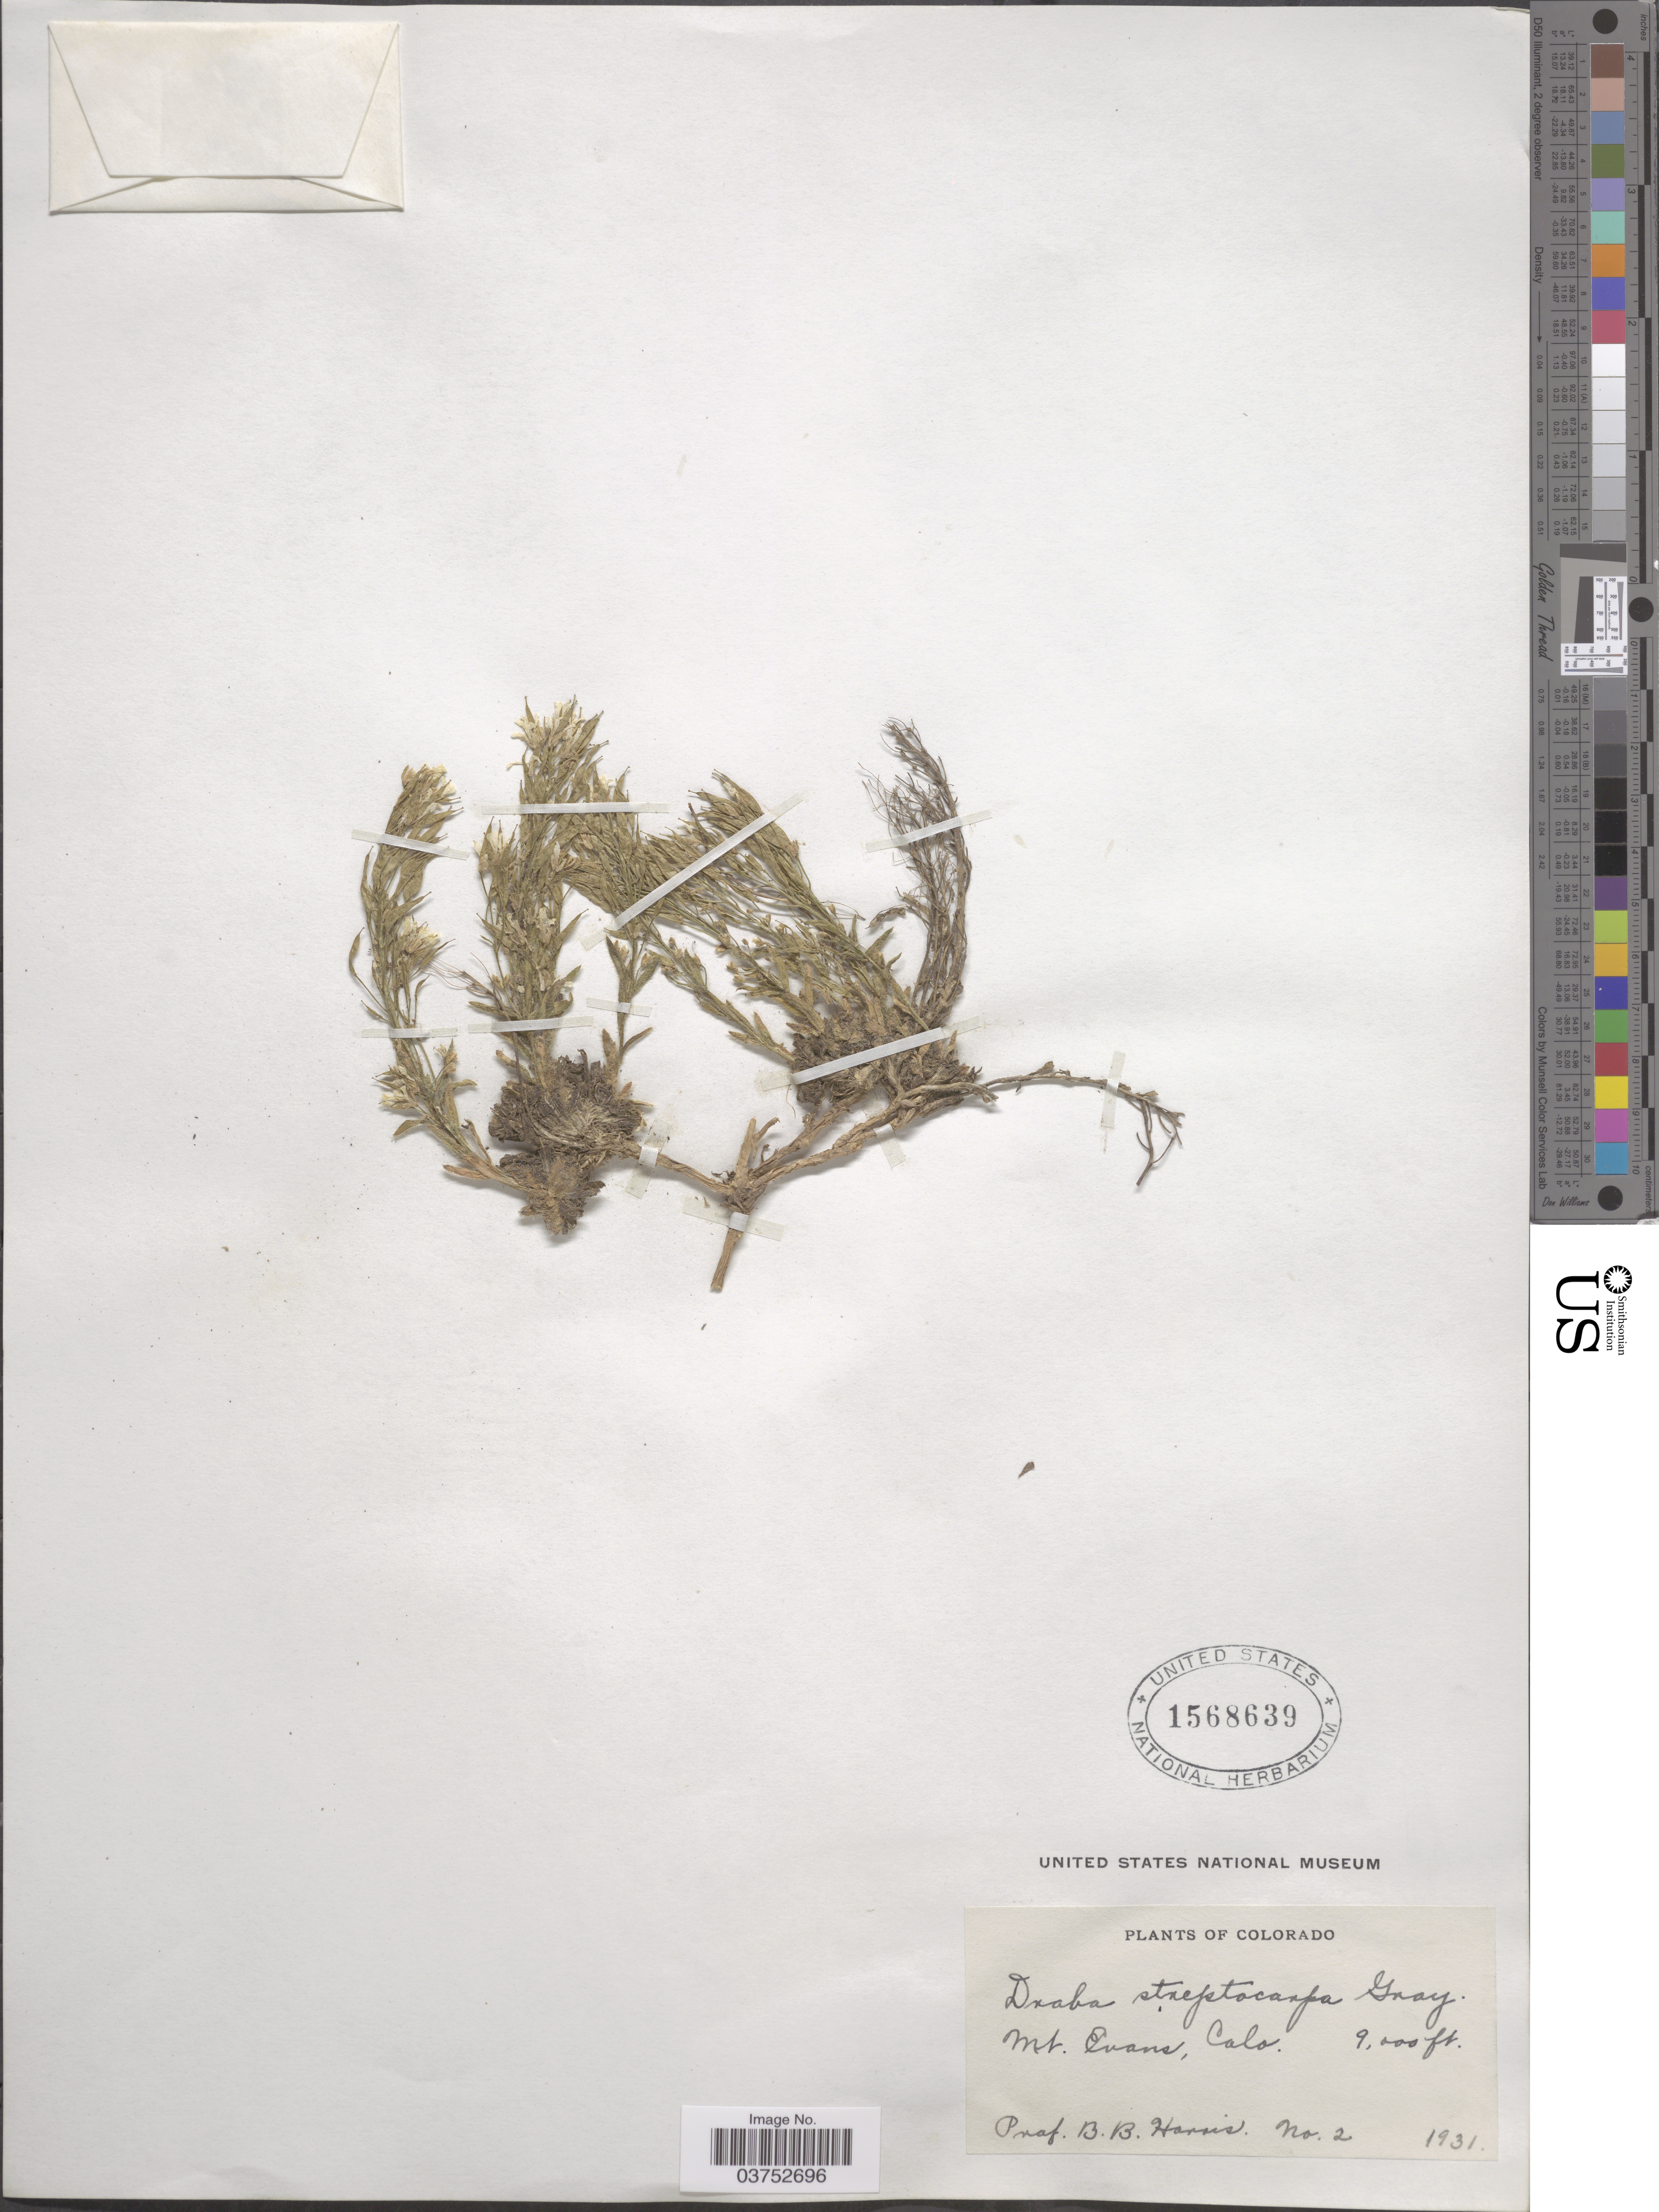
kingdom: Plantae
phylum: Tracheophyta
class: Magnoliopsida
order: Brassicales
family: Brassicaceae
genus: Draba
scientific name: Draba streptocarpa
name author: A. Gray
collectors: B. B. Harris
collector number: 2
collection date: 1931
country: United States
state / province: Colorado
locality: Mt. Evans.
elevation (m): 2743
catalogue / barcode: US 1568639